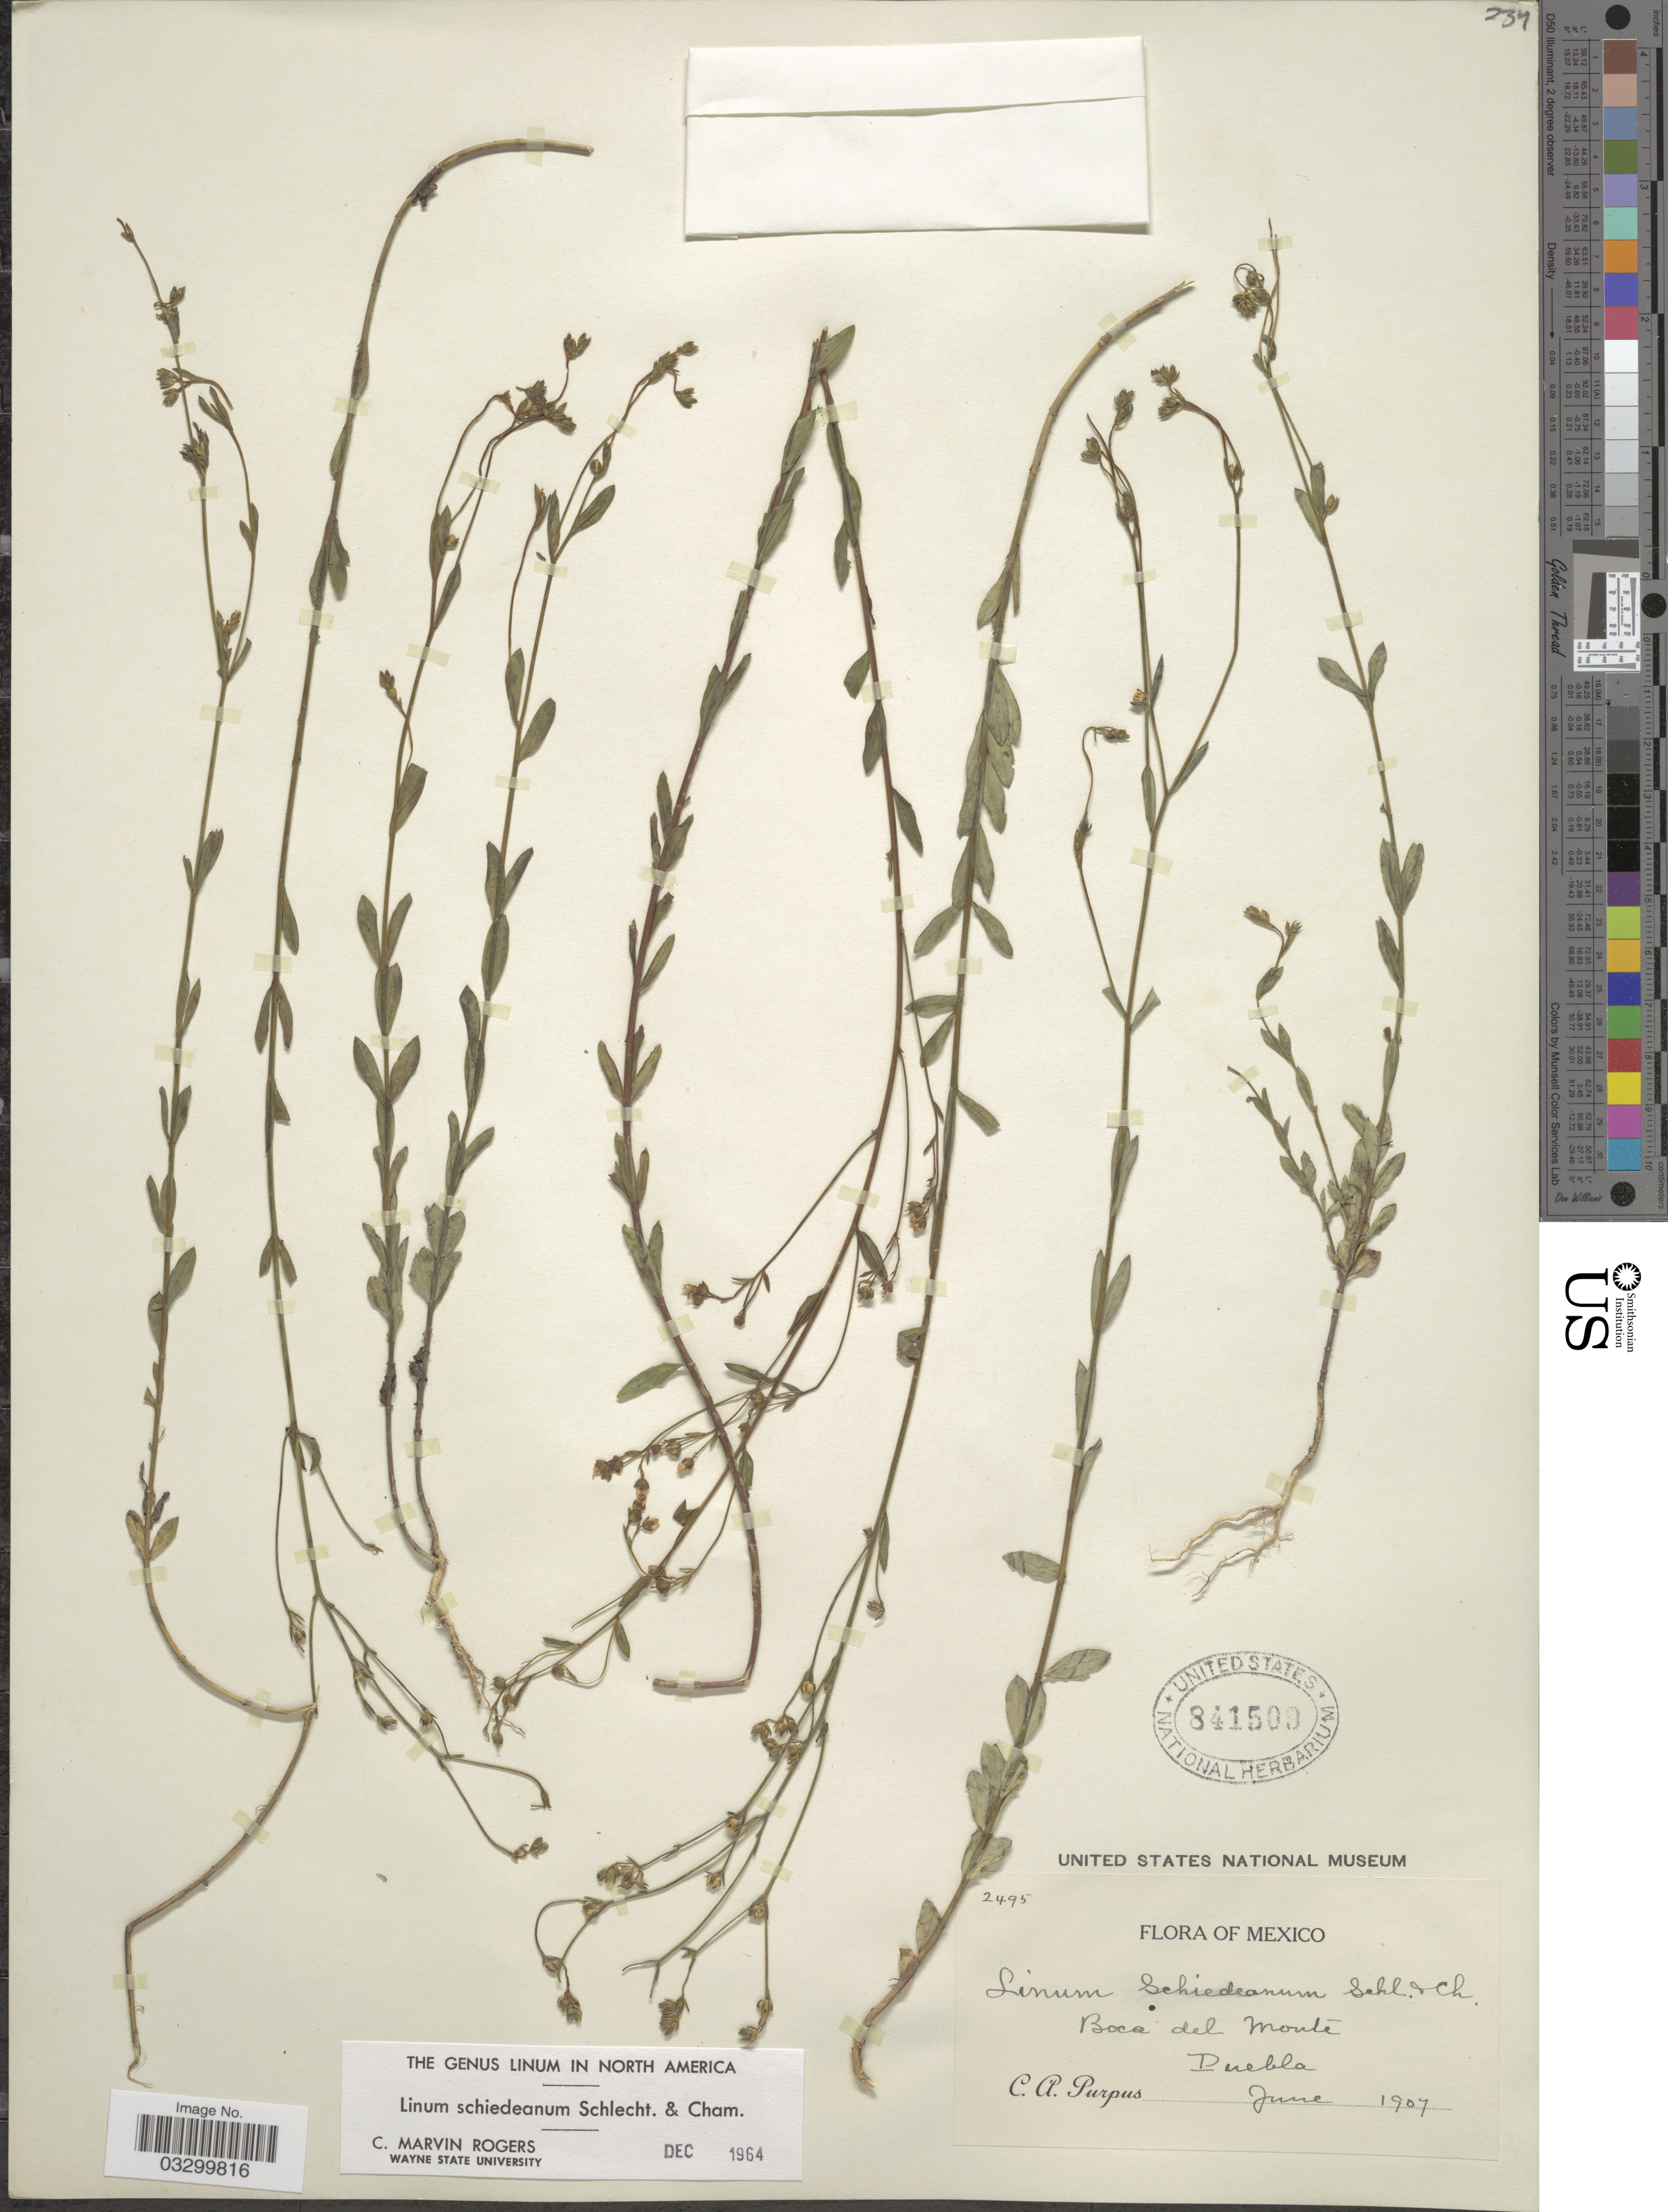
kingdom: Plantae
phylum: Tracheophyta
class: Magnoliopsida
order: Malpighiales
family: Linaceae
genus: Linum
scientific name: Linum schiedeanum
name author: Schltdl. & Cham.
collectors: C. A. Purpus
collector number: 2495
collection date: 1907-06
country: Mexico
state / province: Puebla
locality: Boca del Monte.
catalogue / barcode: US 841509